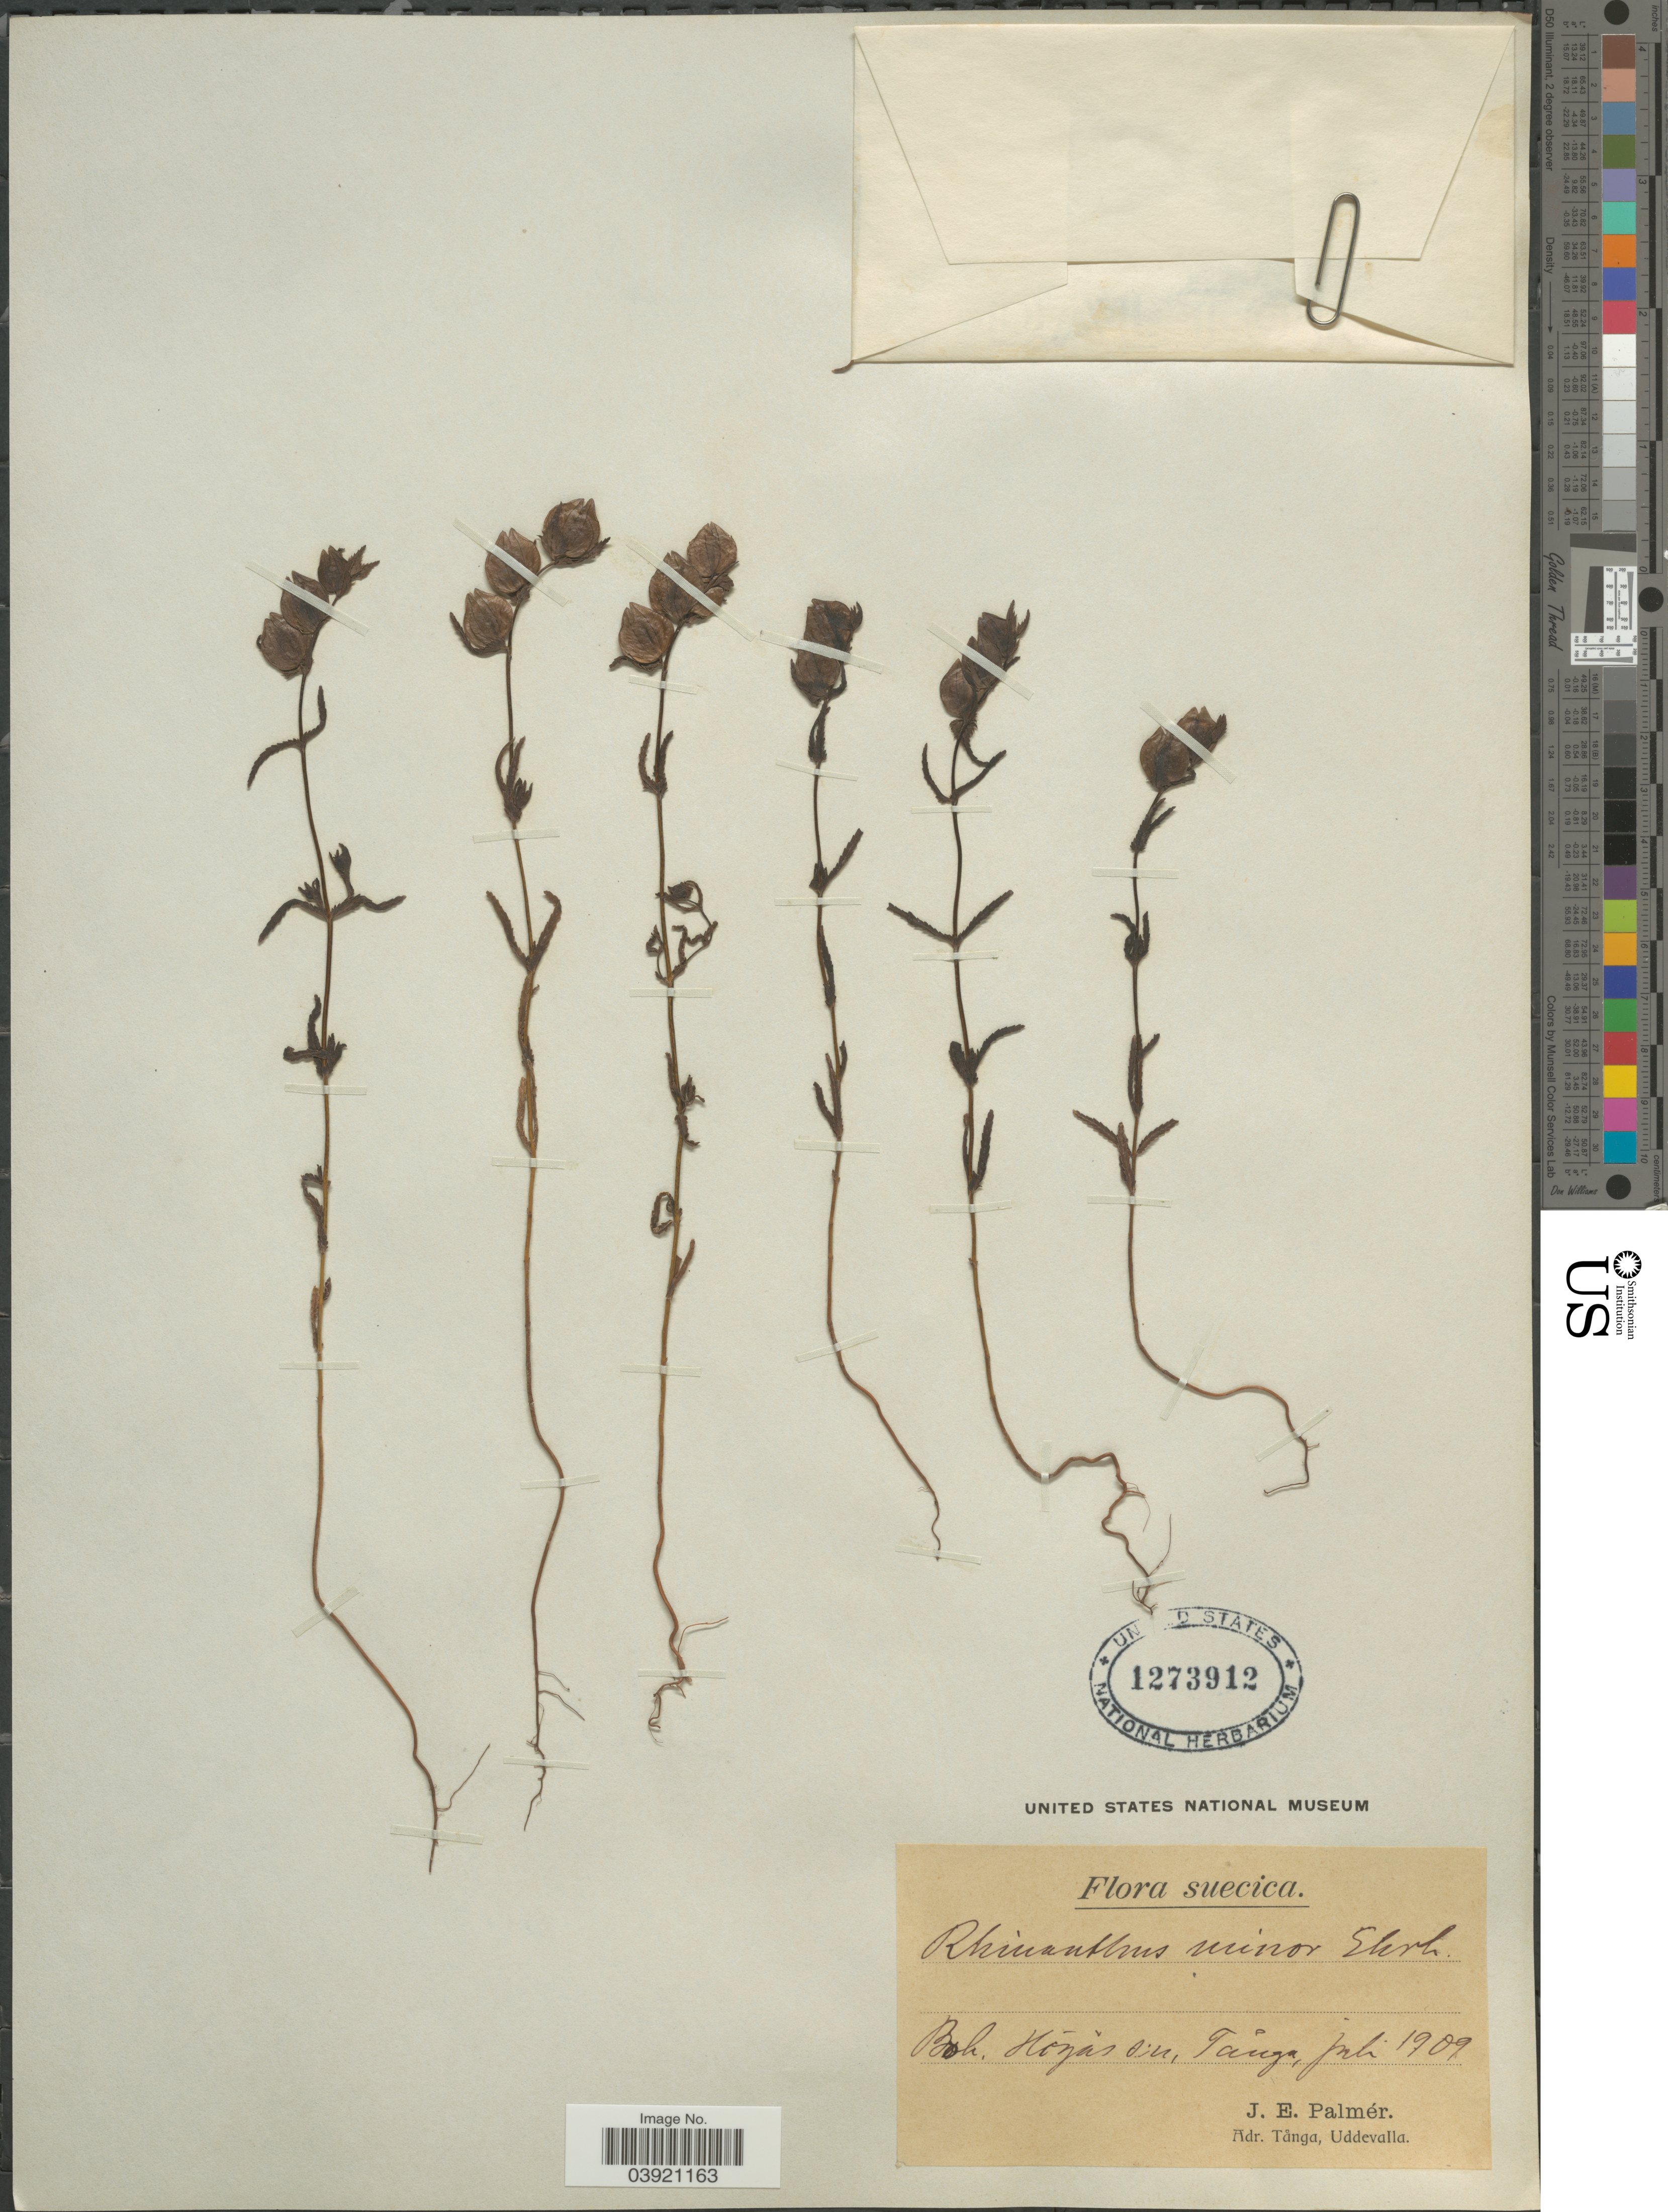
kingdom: Plantae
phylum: Tracheophyta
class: Magnoliopsida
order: Lamiales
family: Orobanchaceae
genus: Rhinanthus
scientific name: Rhinanthus minor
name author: L.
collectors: J. E. Palmér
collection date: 1909-07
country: Sweden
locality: Suecica. Boh. Högås s;n Taůga.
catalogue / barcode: US 1273912